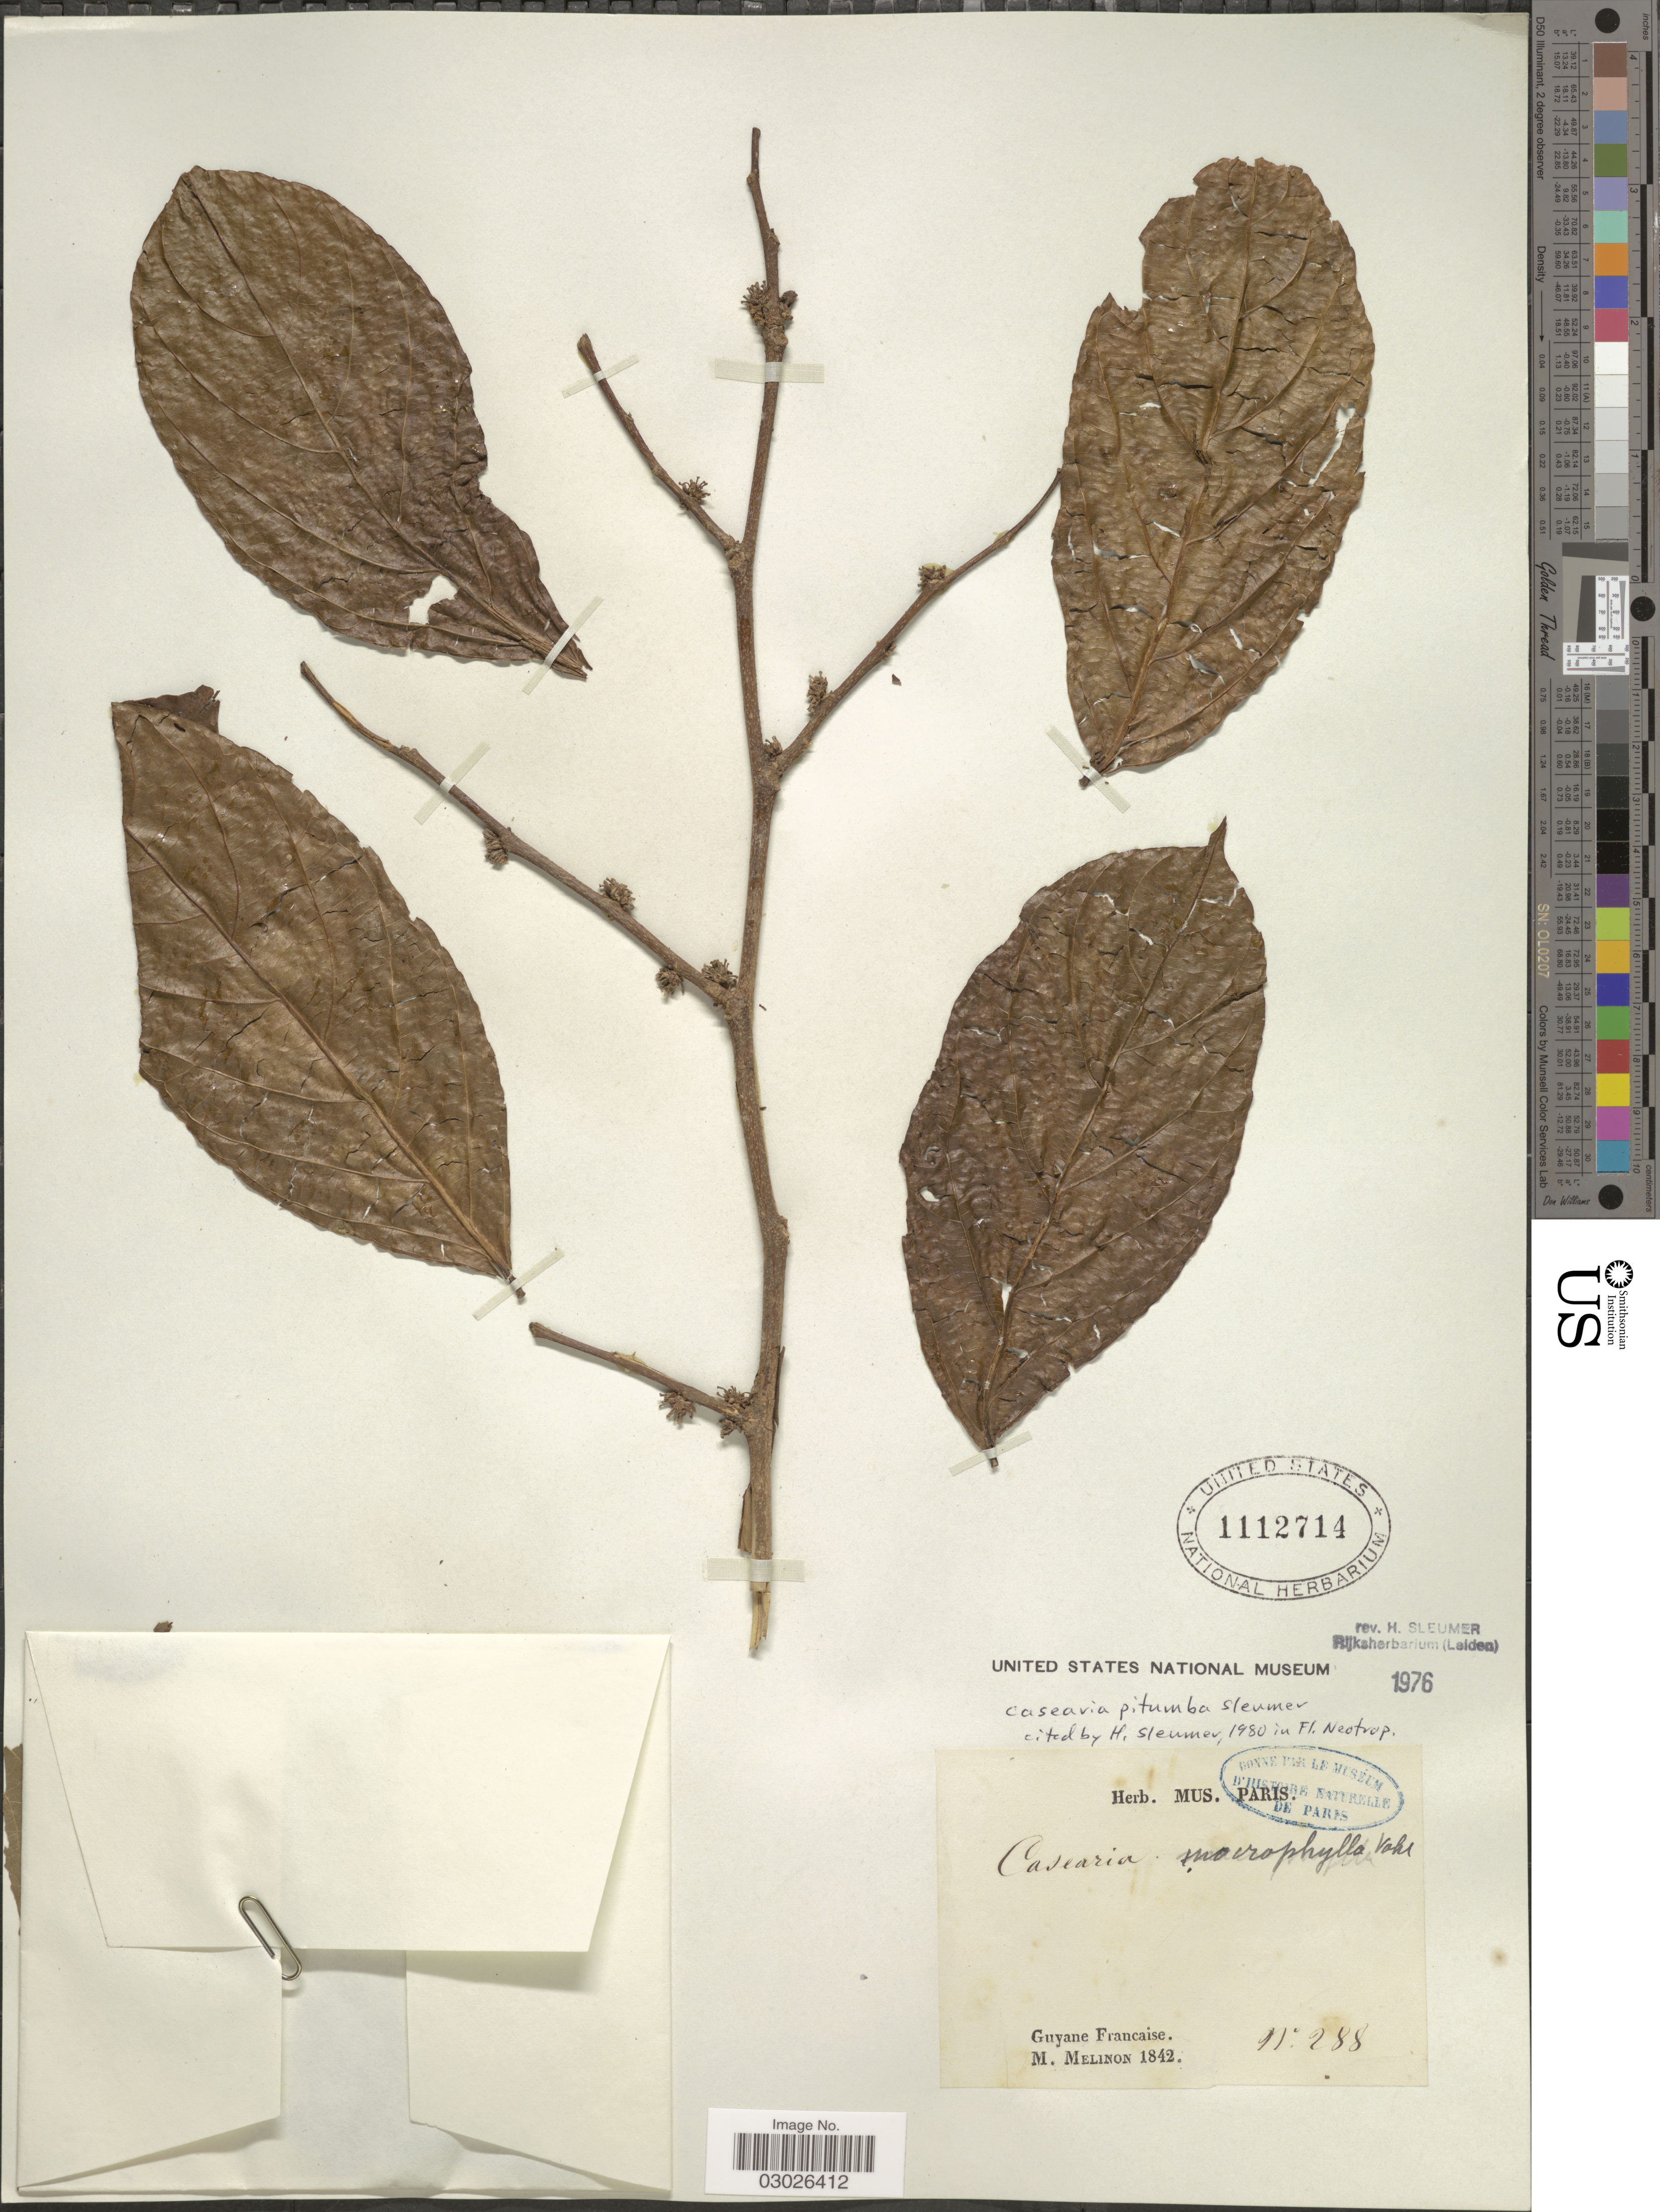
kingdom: Plantae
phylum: Tracheophyta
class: Magnoliopsida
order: Malpighiales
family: Salicaceae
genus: Casearia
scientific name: Casearia pitumba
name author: Sleumer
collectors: M. Melinon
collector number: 288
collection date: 1842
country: French Guiana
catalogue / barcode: US 1112714